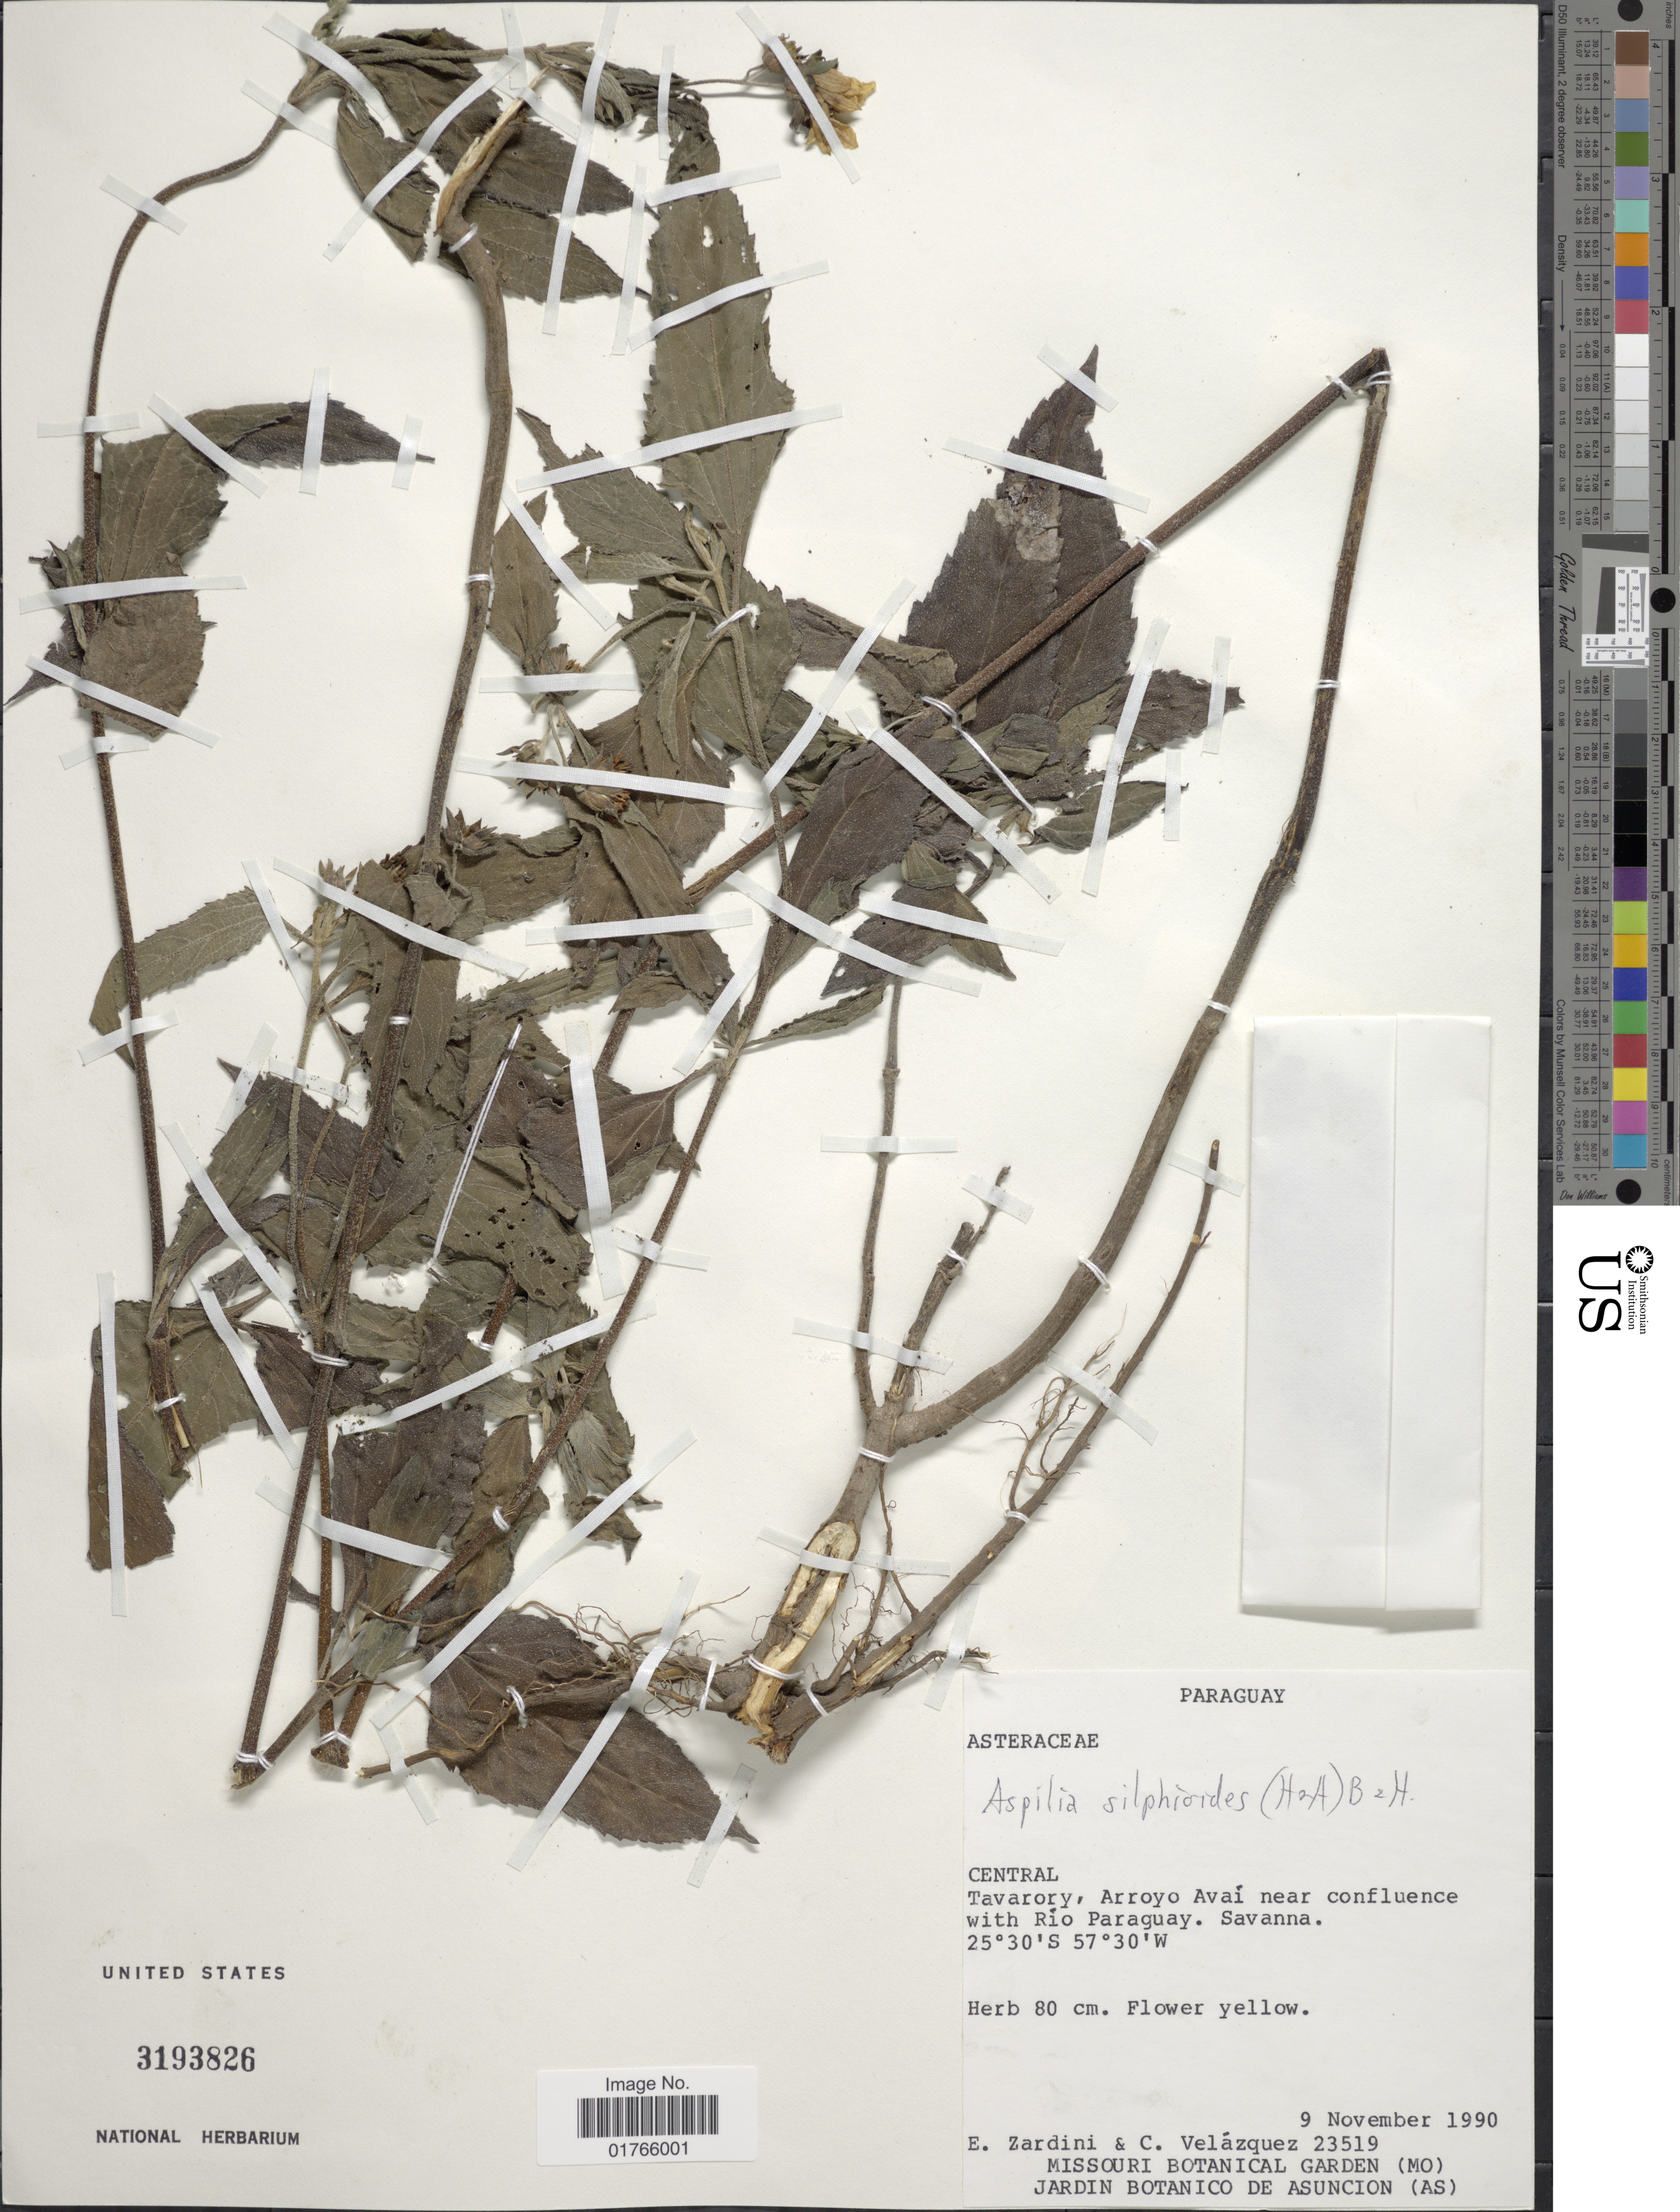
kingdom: Plantae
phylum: Tracheophyta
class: Magnoliopsida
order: Asterales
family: Asteraceae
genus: Aspilia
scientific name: Aspilia silphioides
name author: (Hook. & Arn.) Benth. ex Benth. & Hook. f.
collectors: E. M. Zardini & C. Velázquez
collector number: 23519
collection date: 1990-11-09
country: Paraguay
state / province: Central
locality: Tavarory, Arroyo Avai near confluence with Rio Paraguay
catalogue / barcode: US 3193826